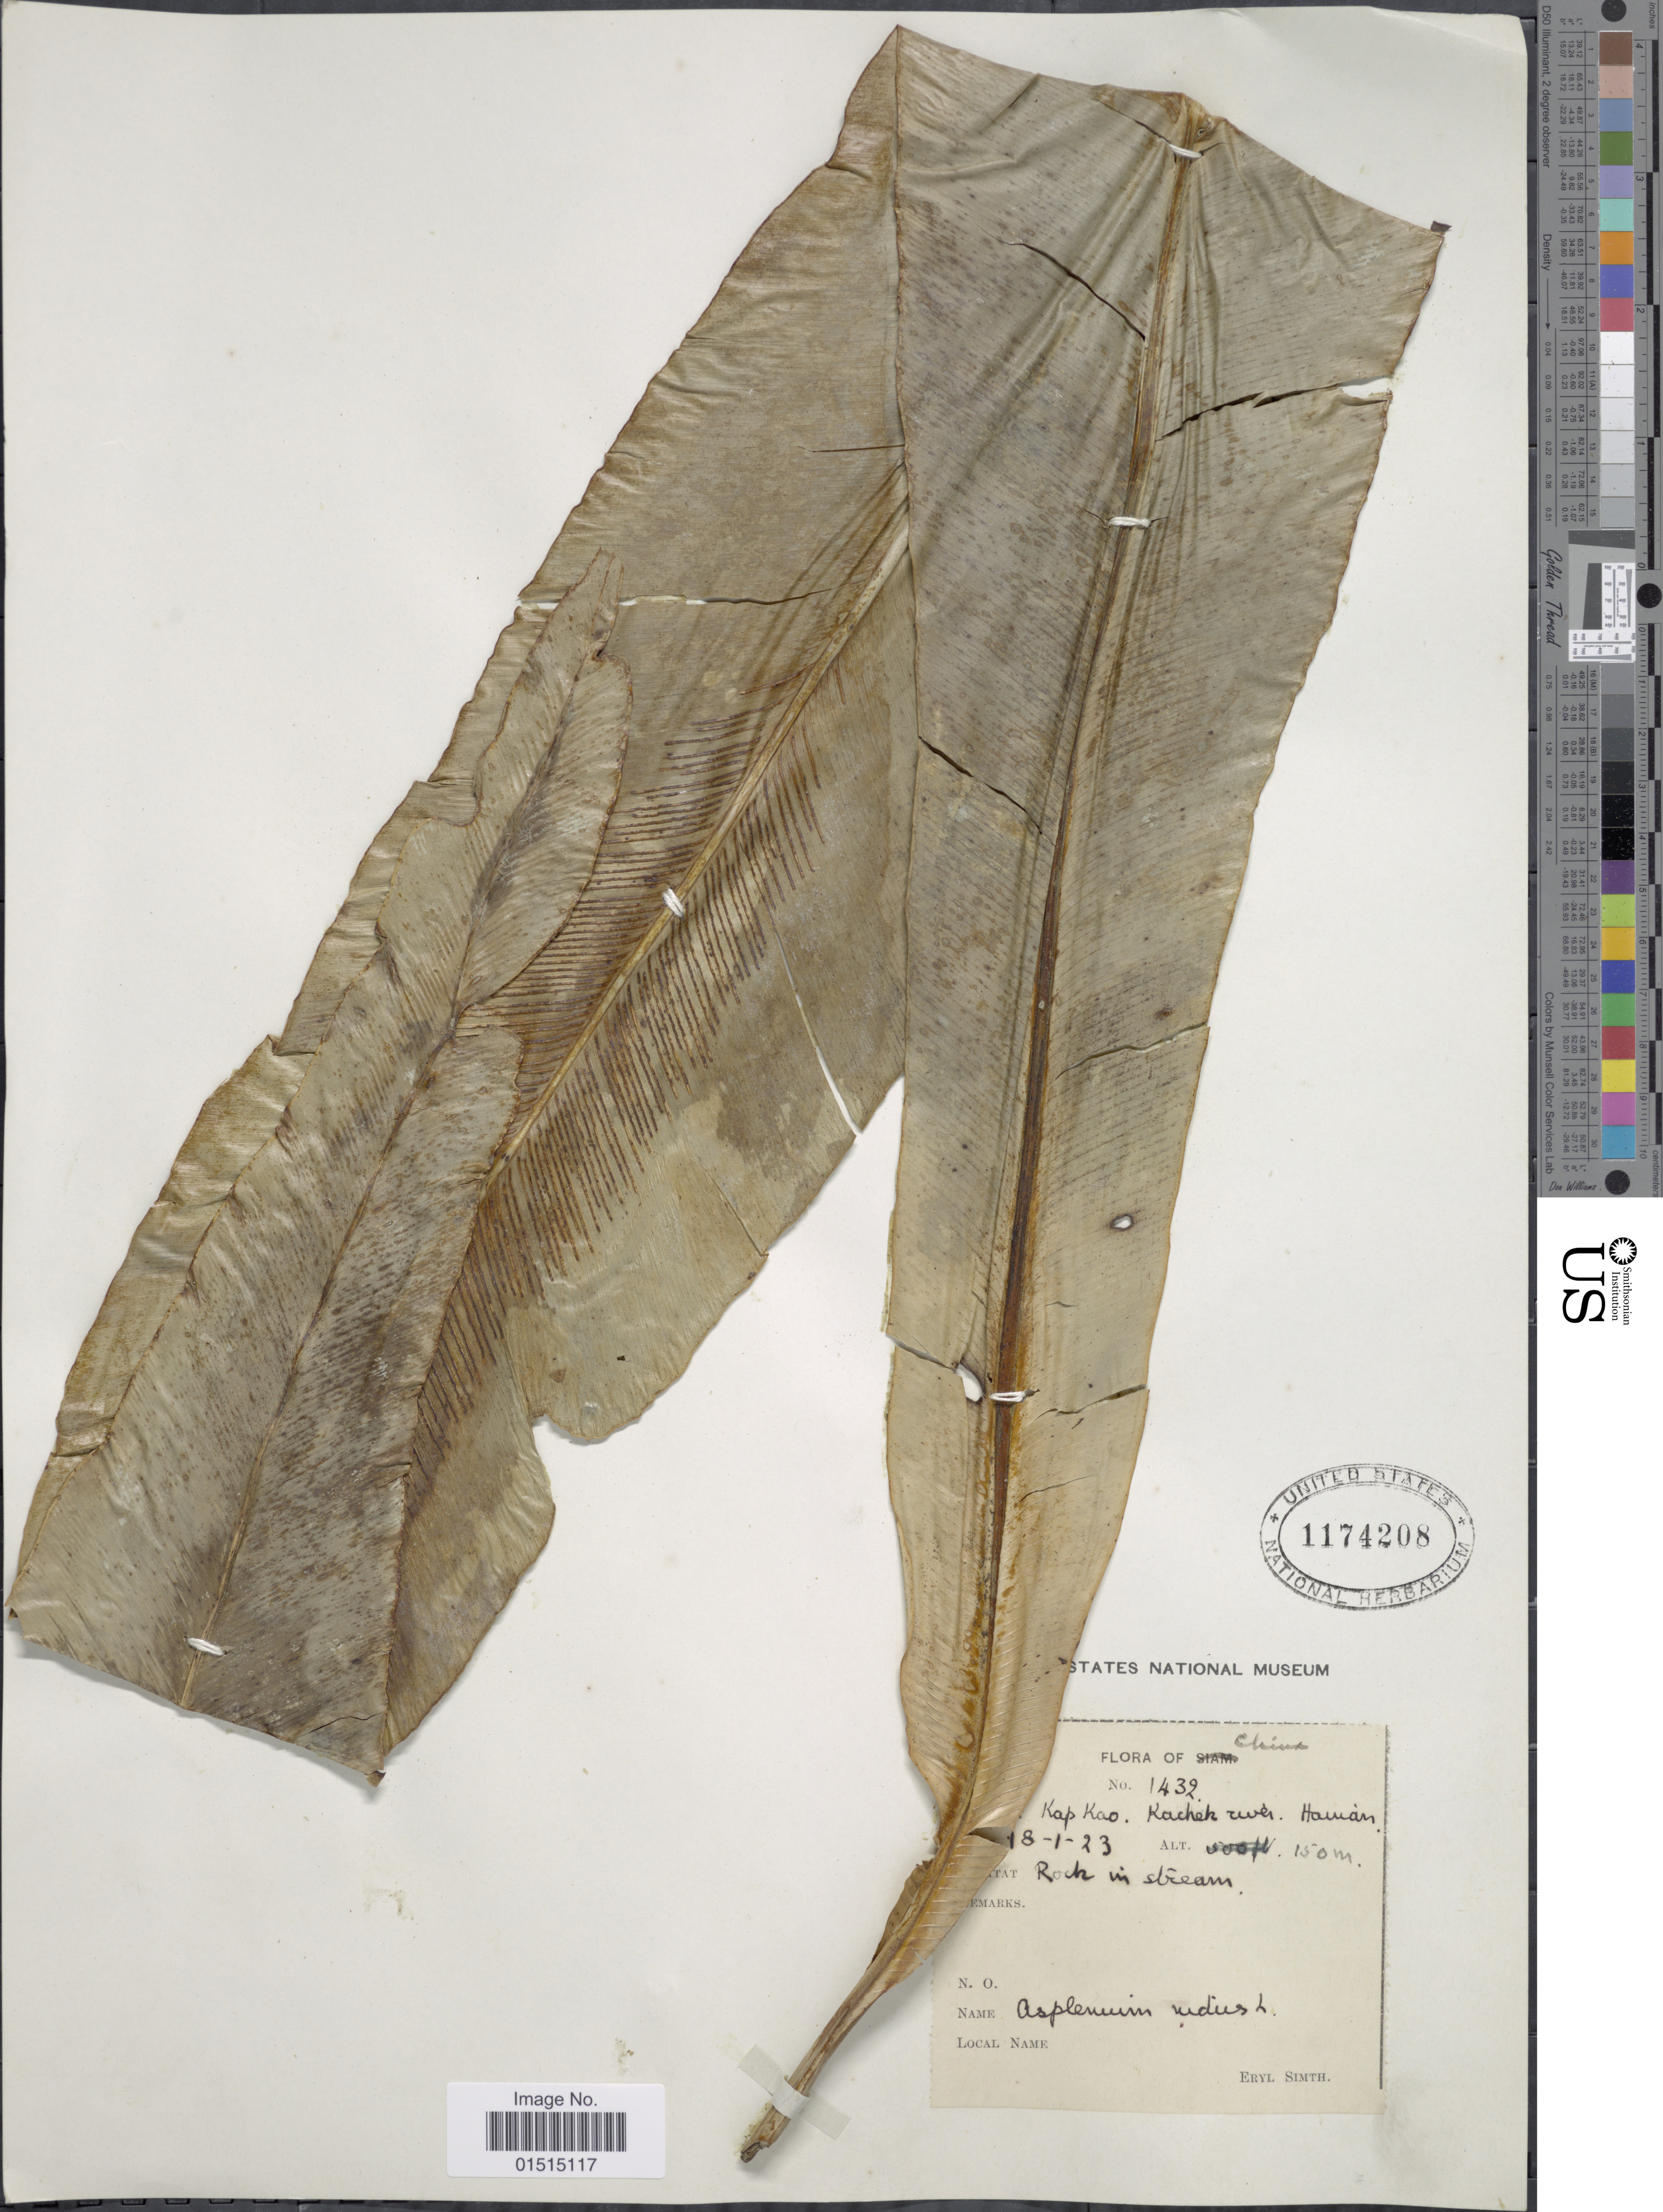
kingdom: Plantae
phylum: Tracheophyta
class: Polypodiopsida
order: Polypodiales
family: Aspleniaceae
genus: Asplenium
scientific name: Asplenium nidus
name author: L.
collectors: C. E. Smith Jr.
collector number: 1432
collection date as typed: Transcribed d/m/y: 18/1/23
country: China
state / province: Hainan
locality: Kap Kao, Kachek river. Rock in stream.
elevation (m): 150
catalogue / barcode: US 1174208